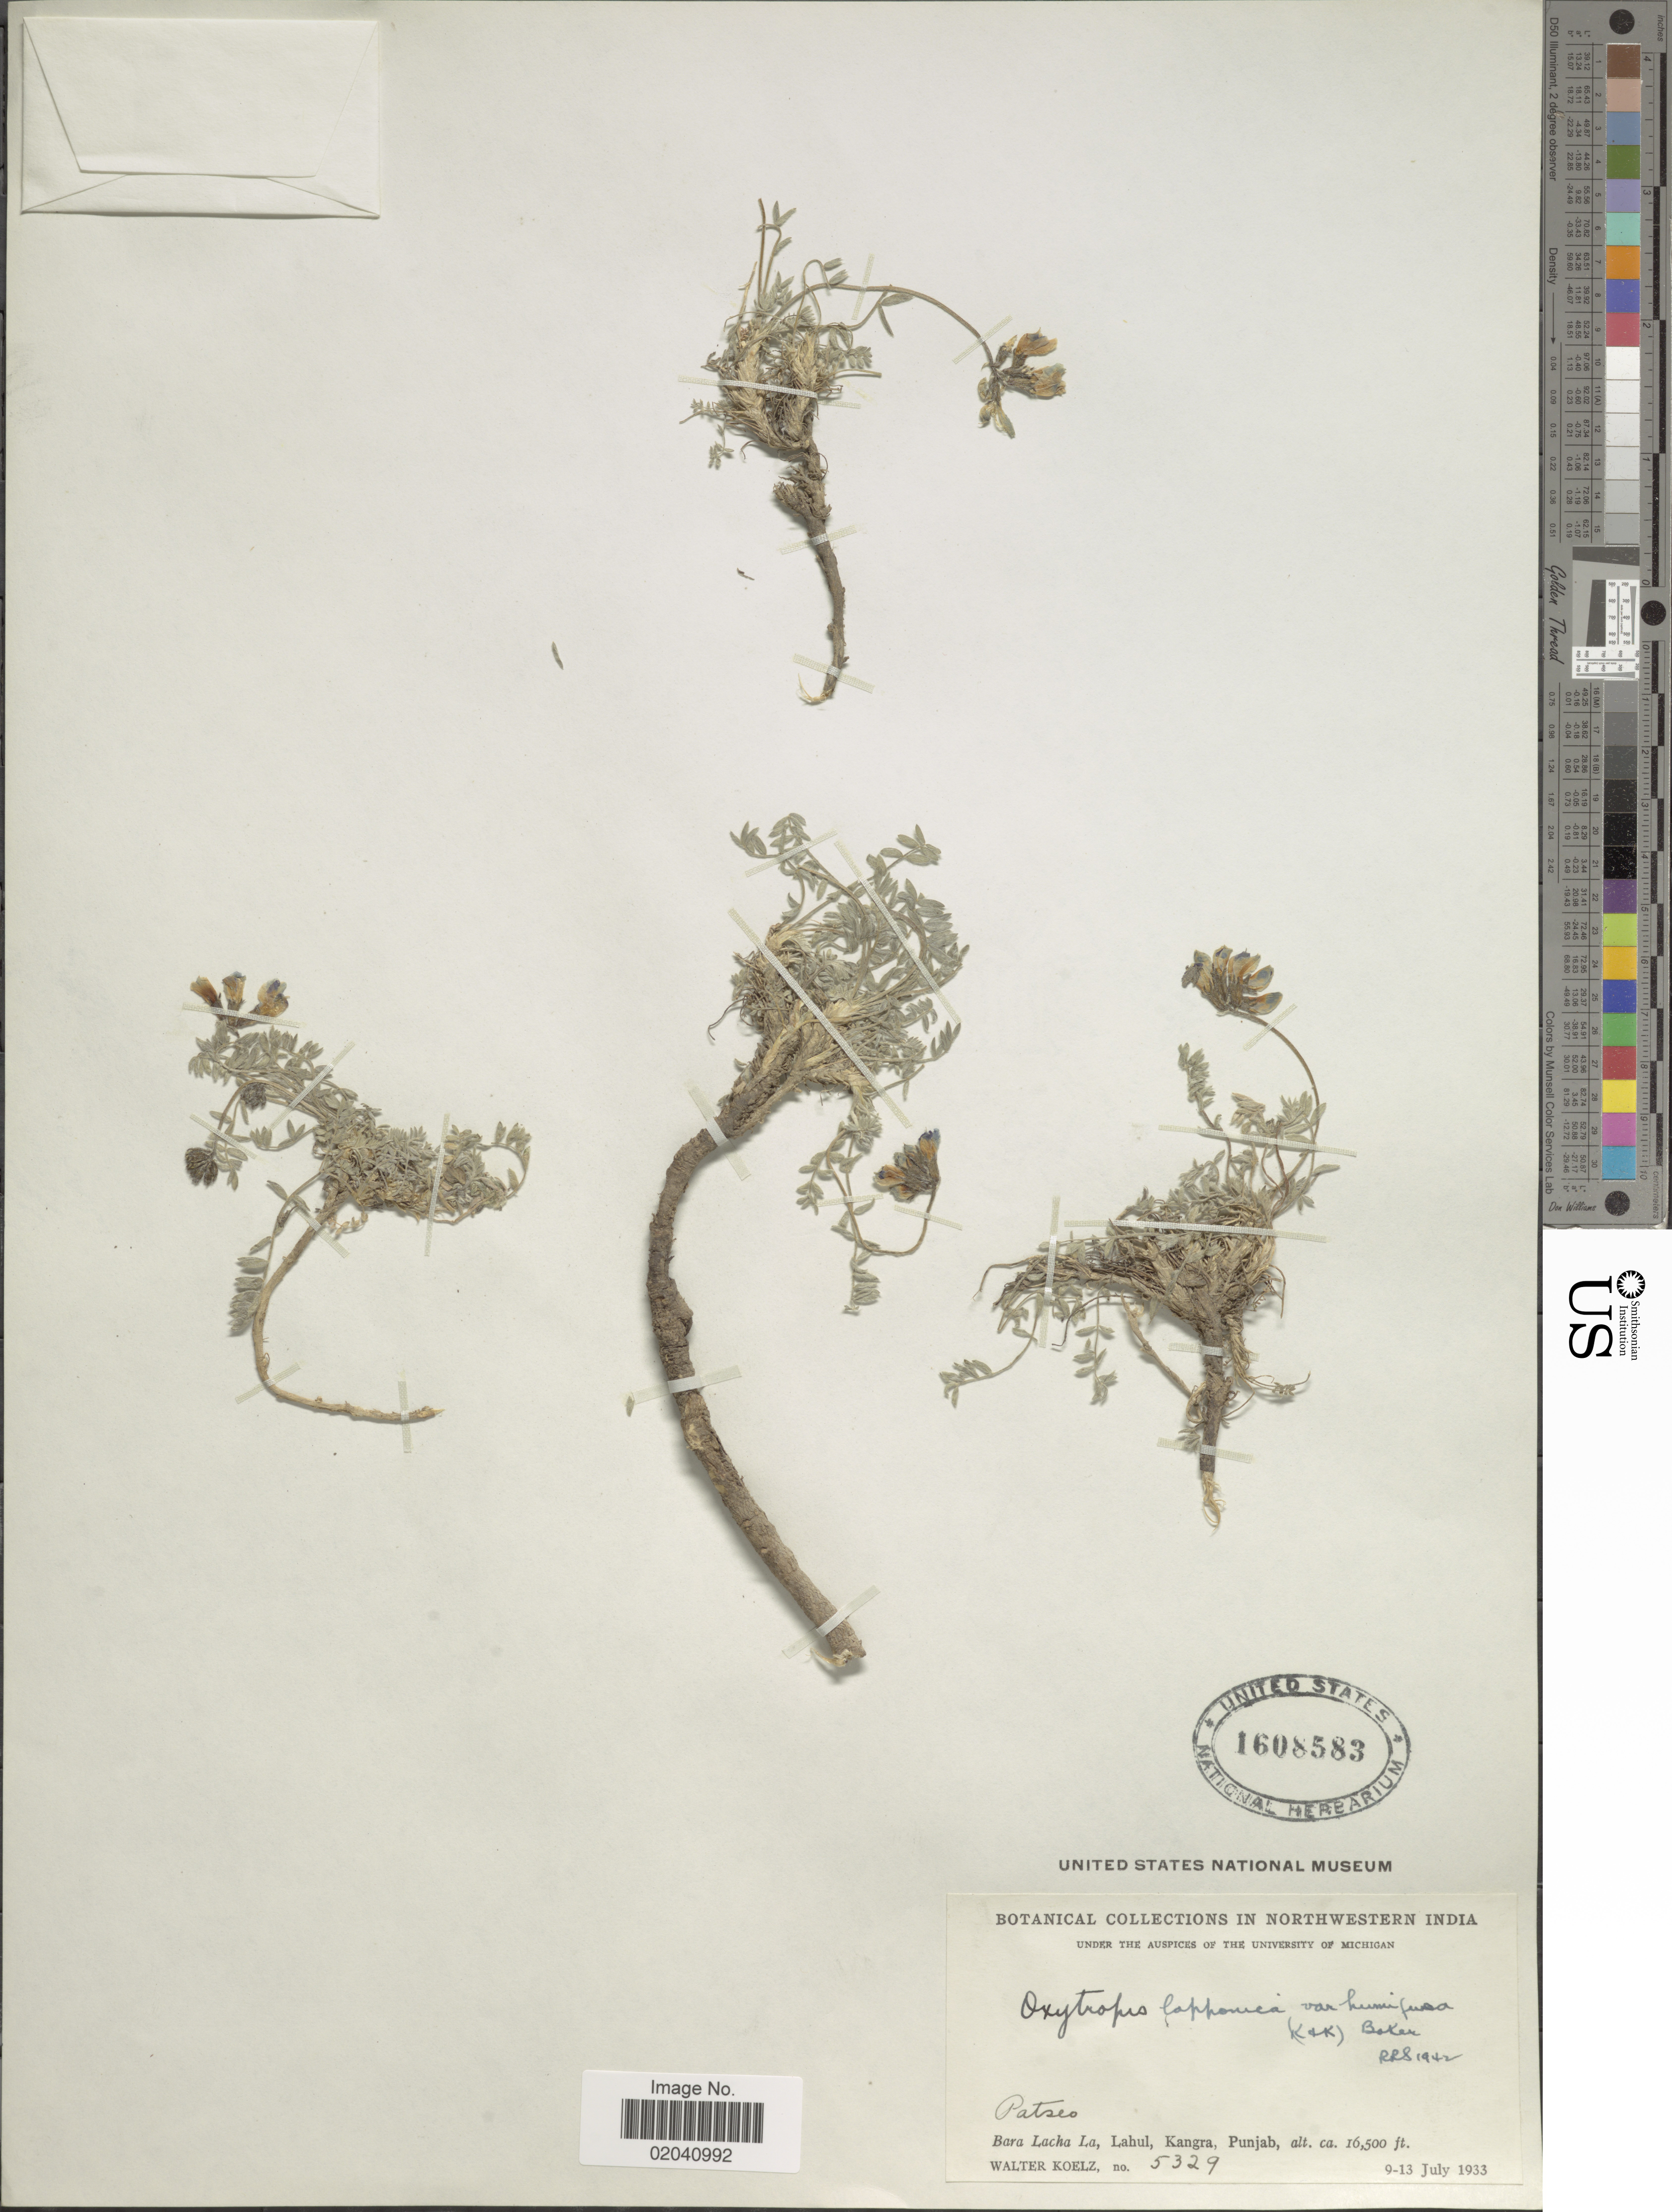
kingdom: Plantae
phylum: Tracheophyta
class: Magnoliopsida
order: Fabales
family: Fabaceae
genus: Oxytropis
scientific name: Oxytropis lapponica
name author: (Wahlenb.) Gay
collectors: W. N. Koelz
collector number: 5329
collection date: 1933-07-09/1933-07-13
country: India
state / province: Punjab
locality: Northwestern India, Patseo, Bara Lacha, Lahul, Kangra, Punjab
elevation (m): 5029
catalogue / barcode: US 1608583